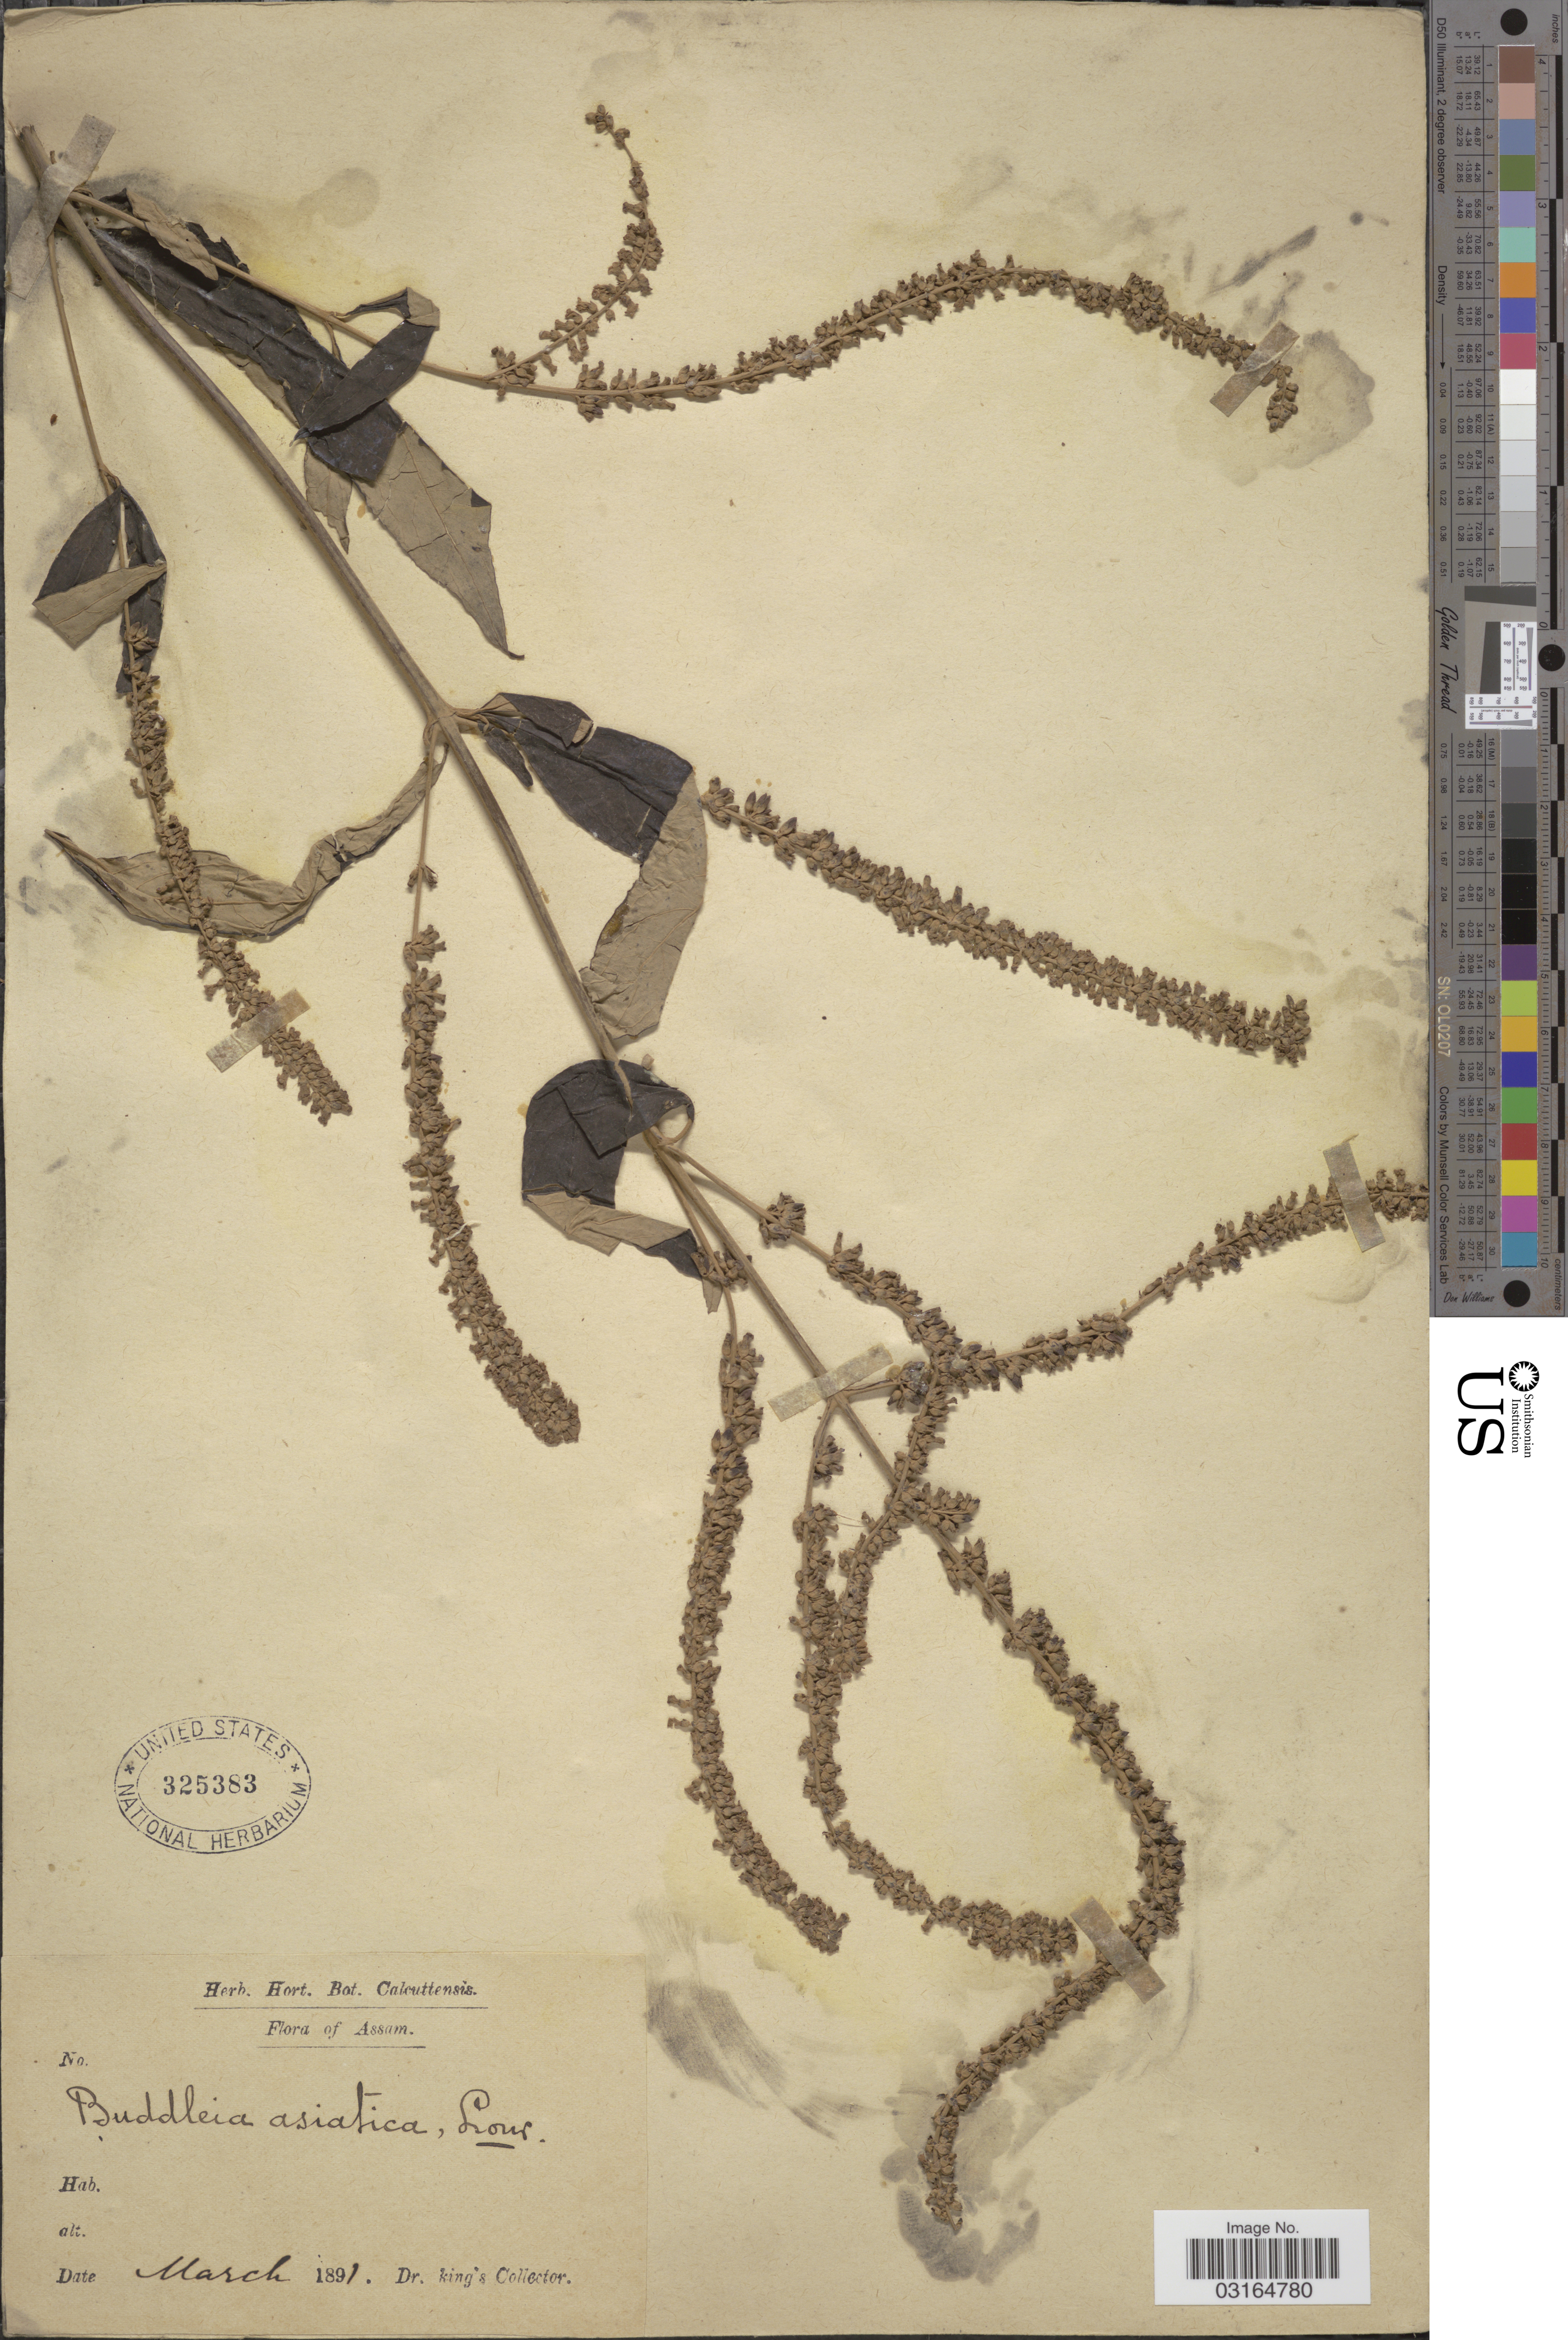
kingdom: Plantae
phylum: Tracheophyta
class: Magnoliopsida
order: Lamiales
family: Scrophulariaceae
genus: Buddleja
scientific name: Buddleja asiatica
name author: Lour.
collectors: Dr. King's collector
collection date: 1891-03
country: India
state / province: Assam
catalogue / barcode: US 325383